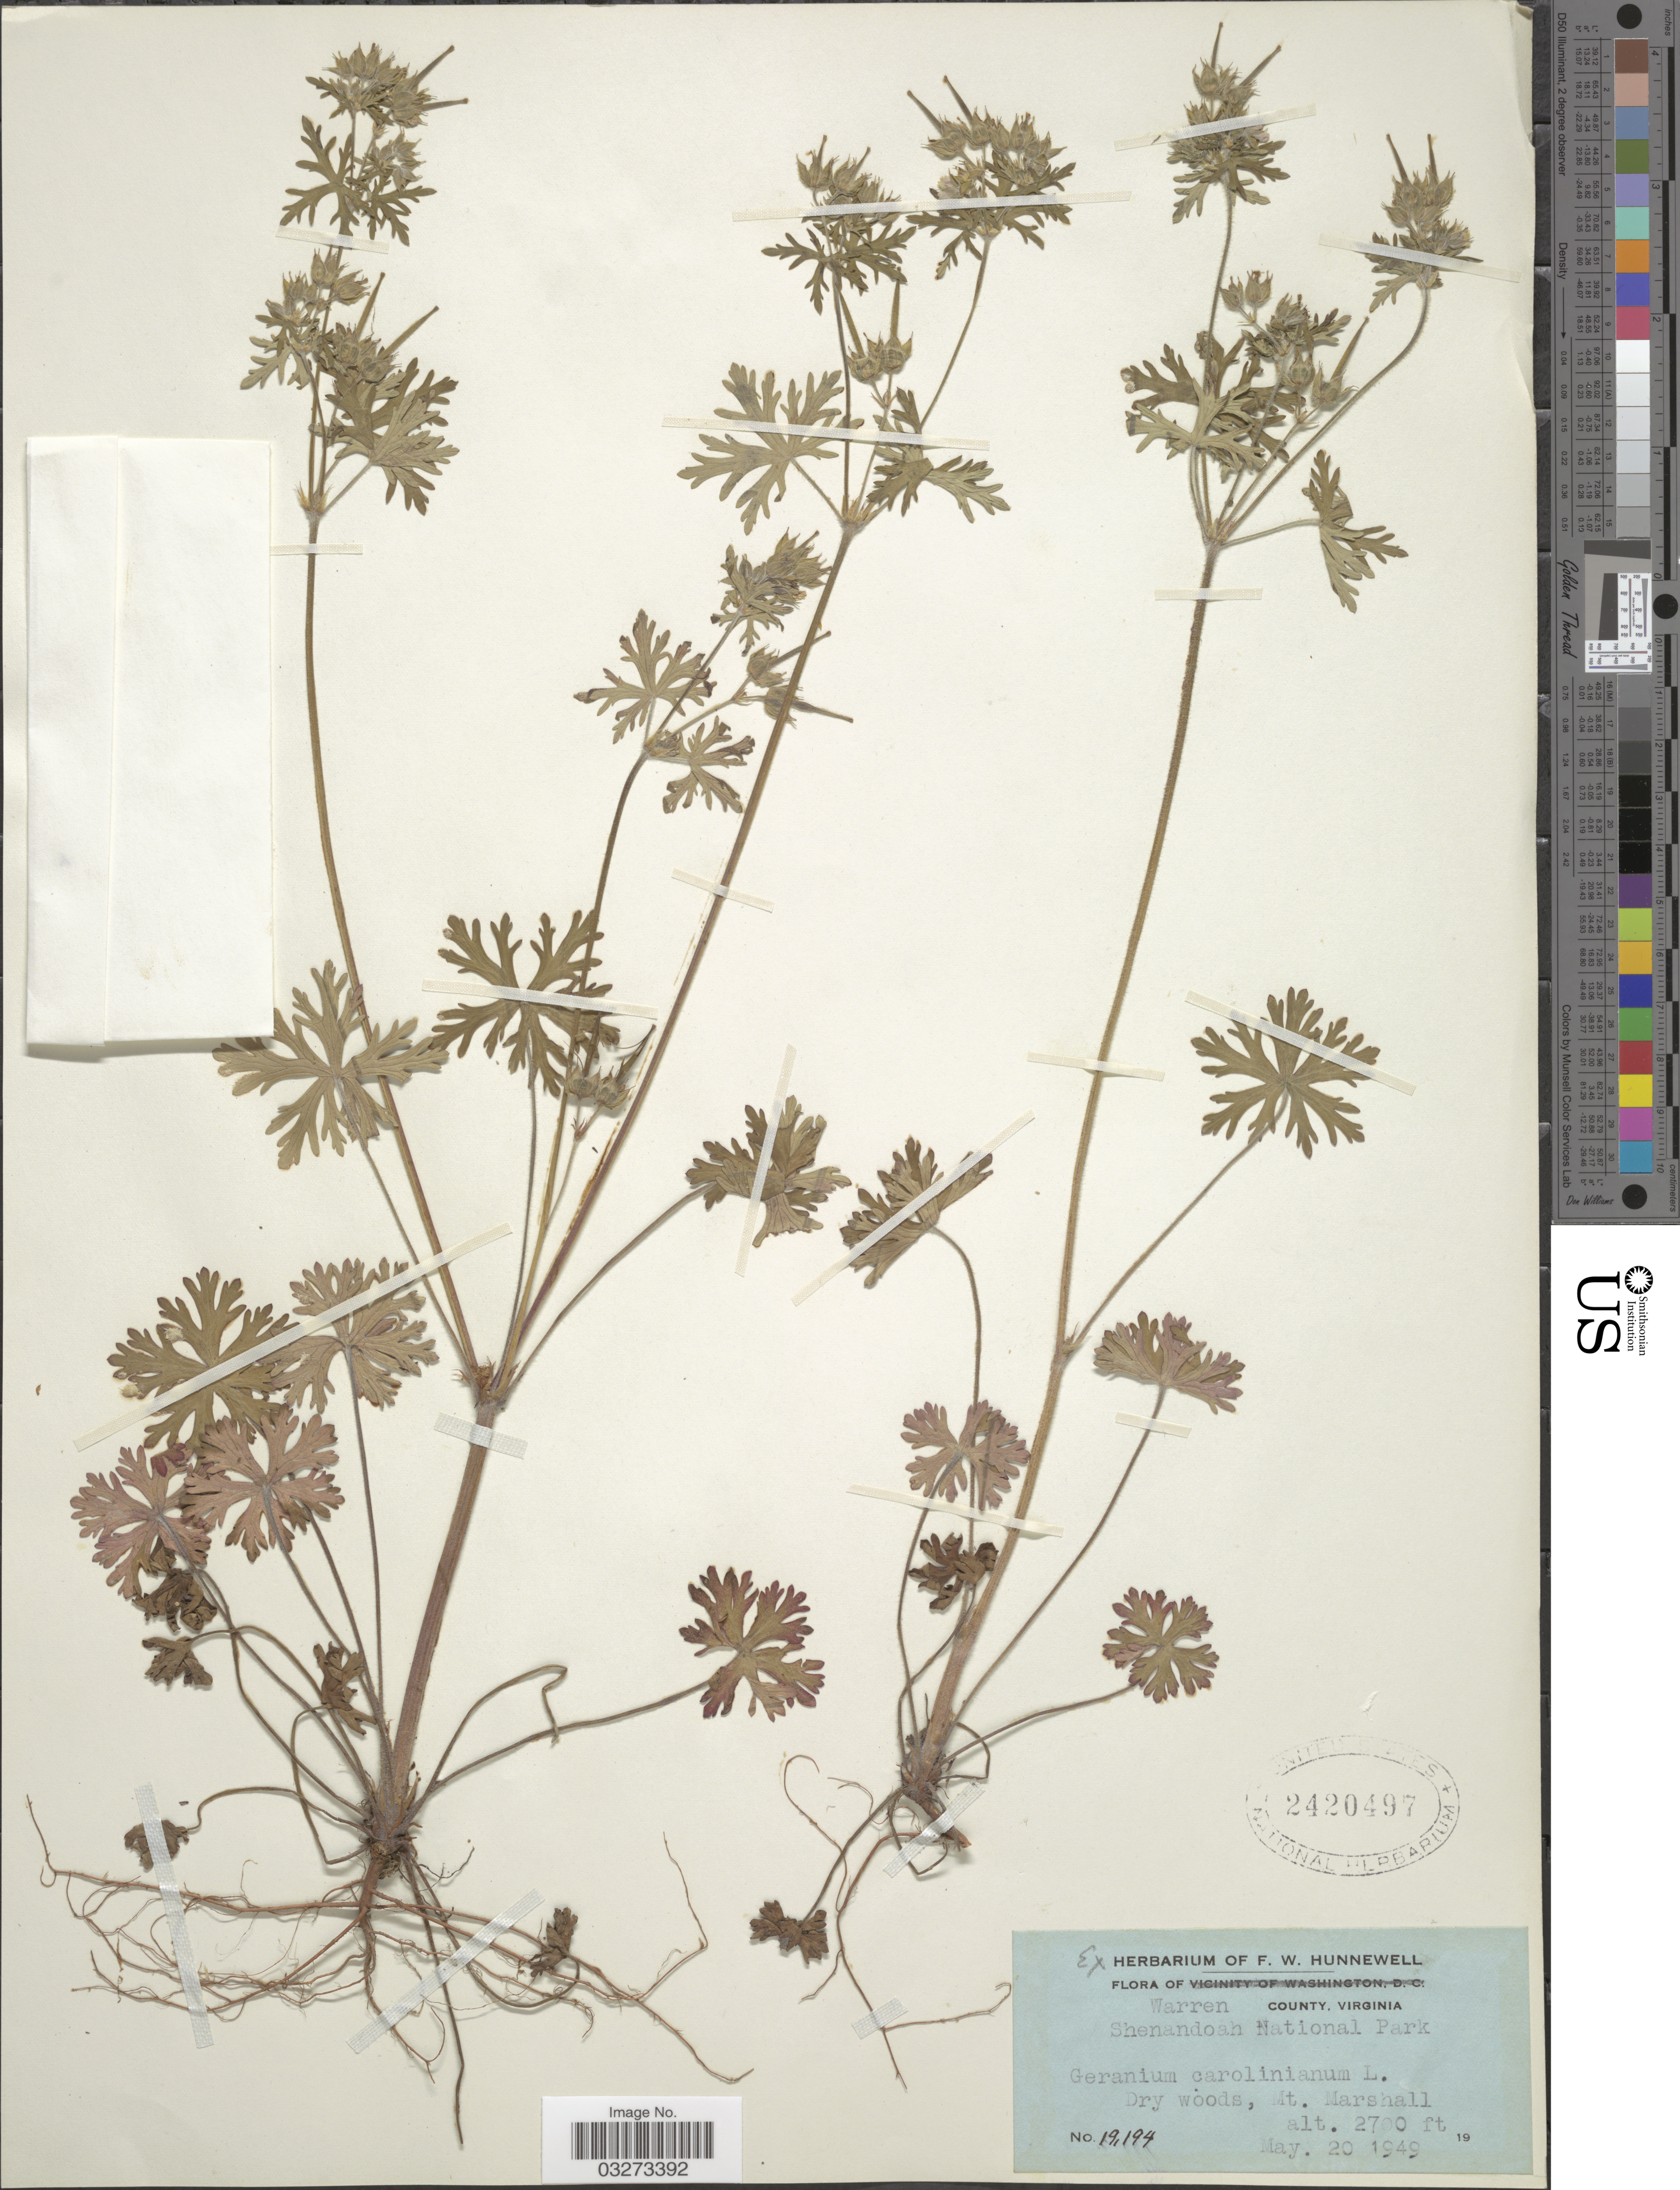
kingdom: Plantae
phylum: Tracheophyta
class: Magnoliopsida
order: Geraniales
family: Geraniaceae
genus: Geranium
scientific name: Geranium carolinianum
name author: L.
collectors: ex herb. F. W. Hunnewell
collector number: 19194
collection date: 1949-05-20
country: United States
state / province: Virginia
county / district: Warren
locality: Warren County. Shenandoah National Park. Mt. Marshall.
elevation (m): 823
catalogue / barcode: US 2420497